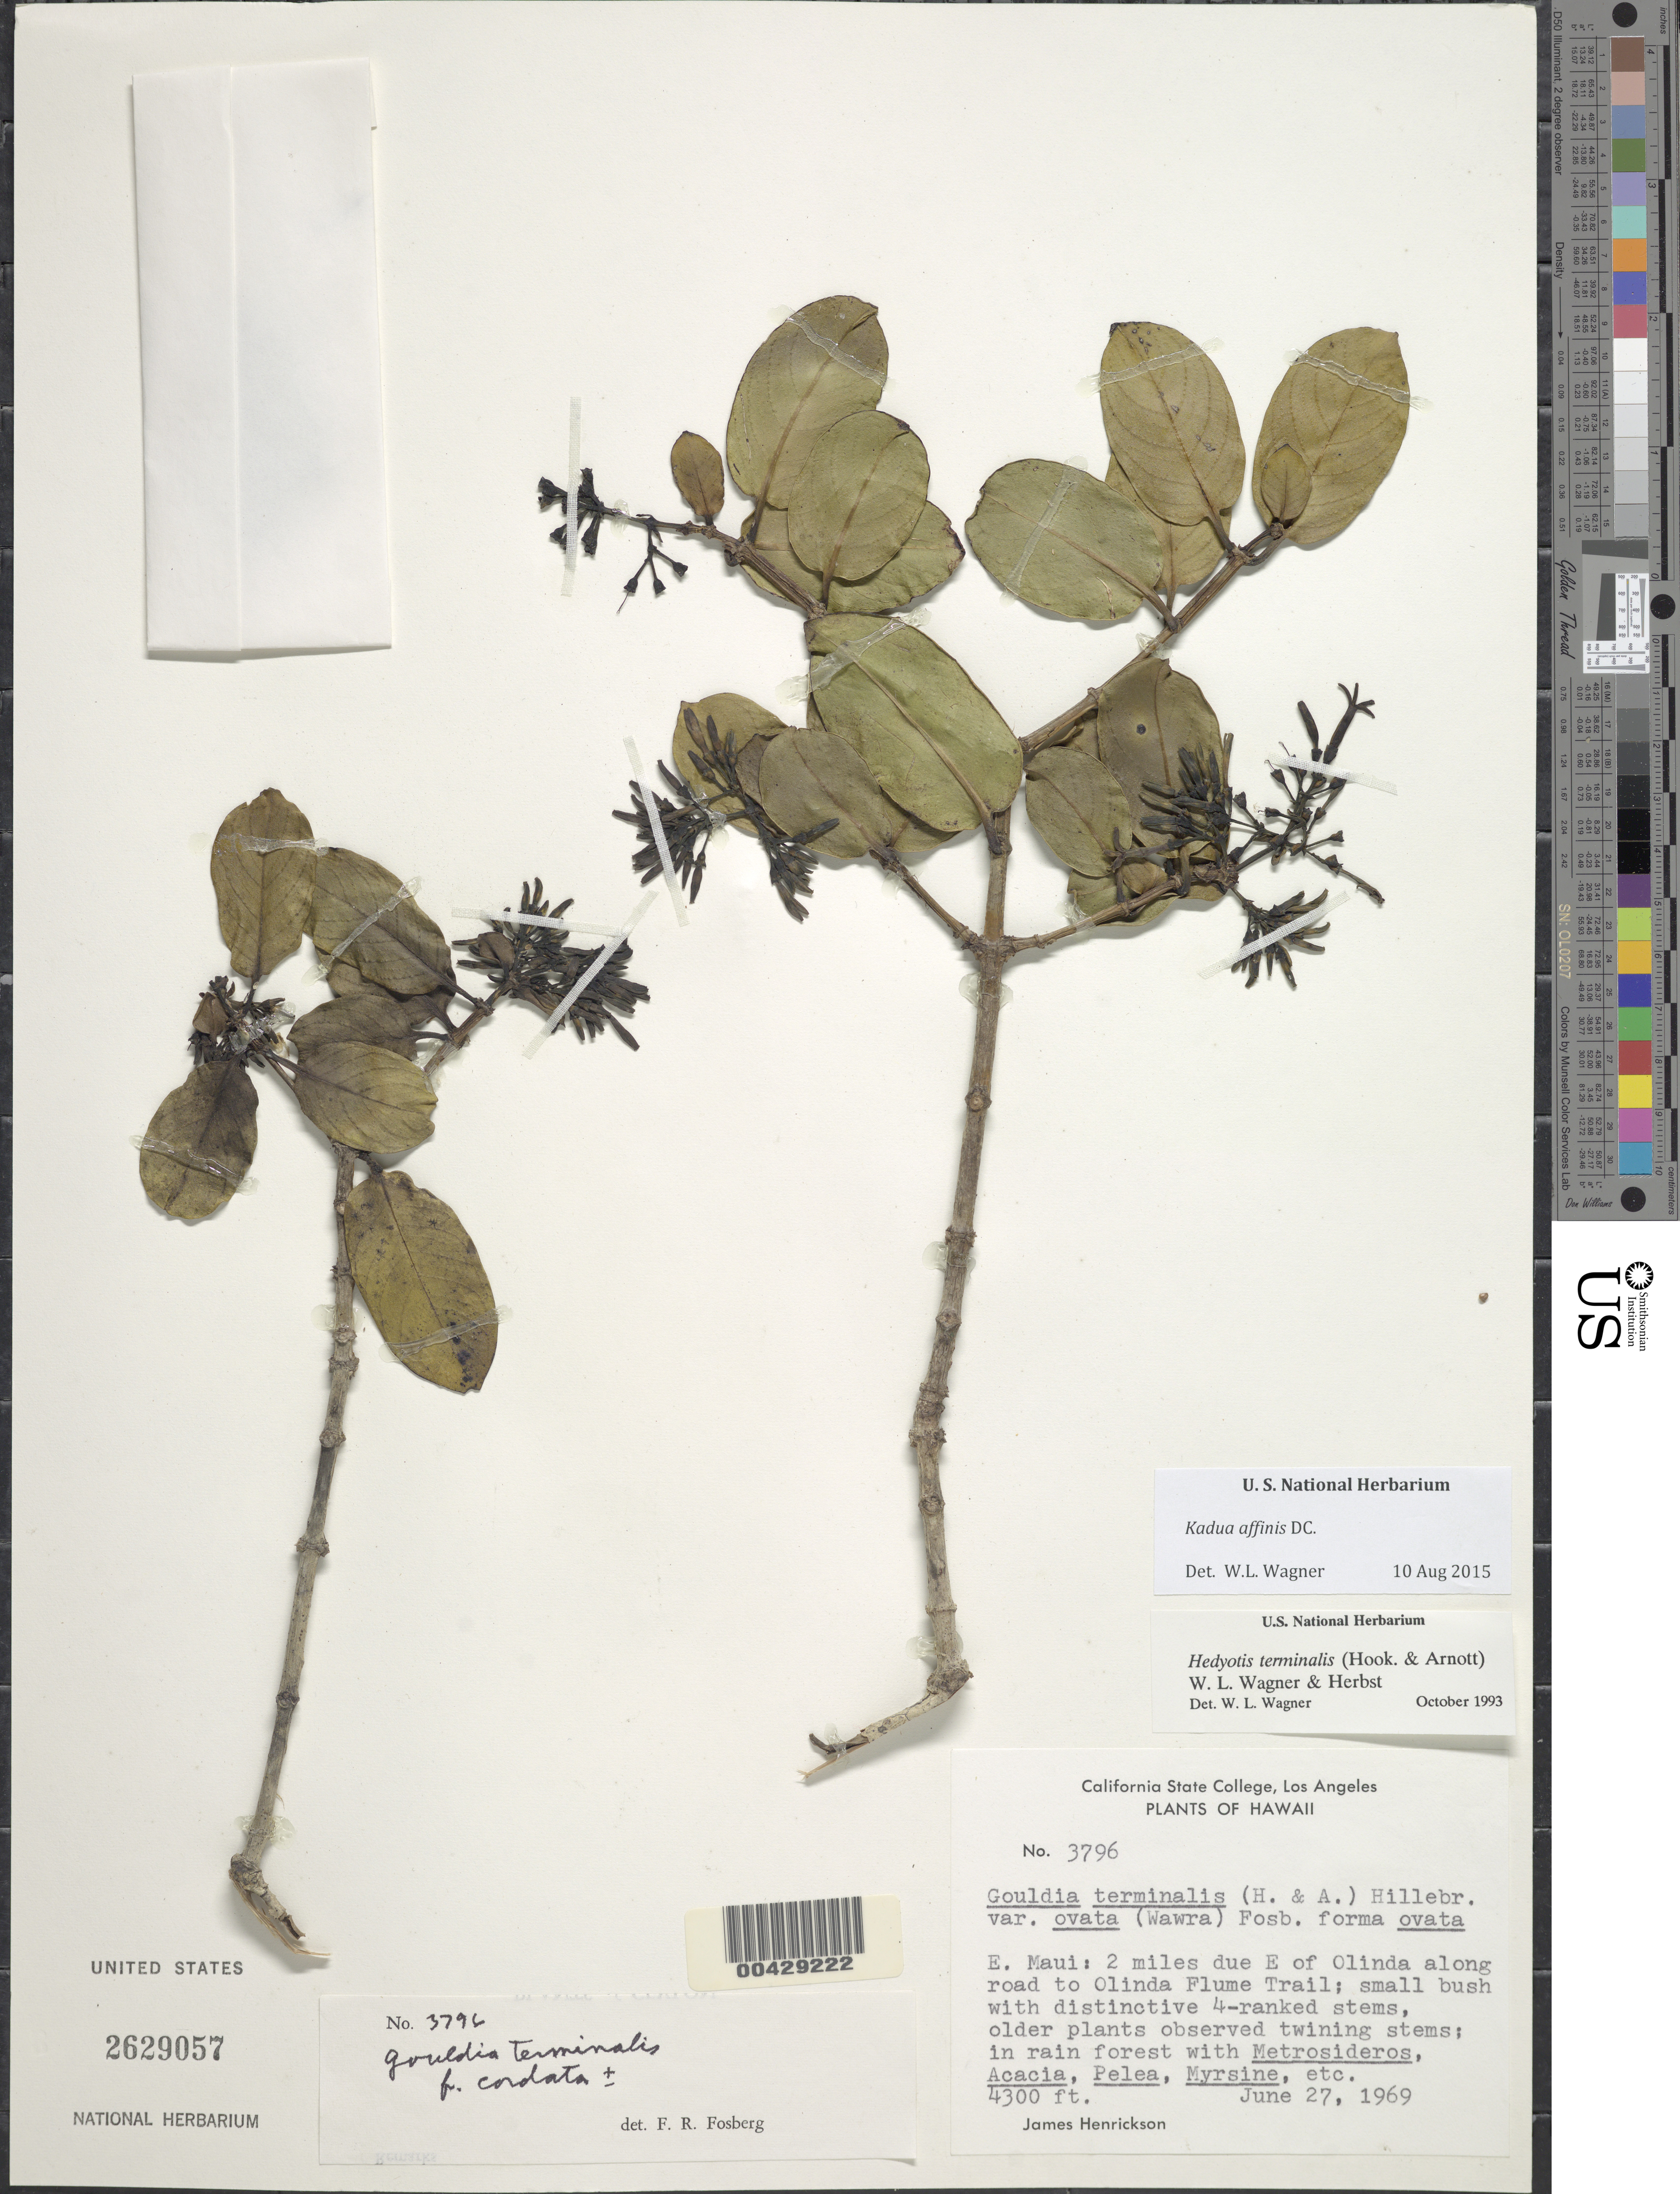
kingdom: Plantae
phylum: Tracheophyta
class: Magnoliopsida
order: Gentianales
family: Rubiaceae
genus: Kadua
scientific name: Kadua affinis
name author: DC.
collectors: J. S. Henrickson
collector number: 3796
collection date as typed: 27 Jun 1969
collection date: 1969-06-27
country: United States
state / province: Hawaii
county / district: Maui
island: Maui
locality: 2 mi. due E of Olinda along road to Olinda Flume Trail, E Maui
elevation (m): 1311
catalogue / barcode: US 2629057